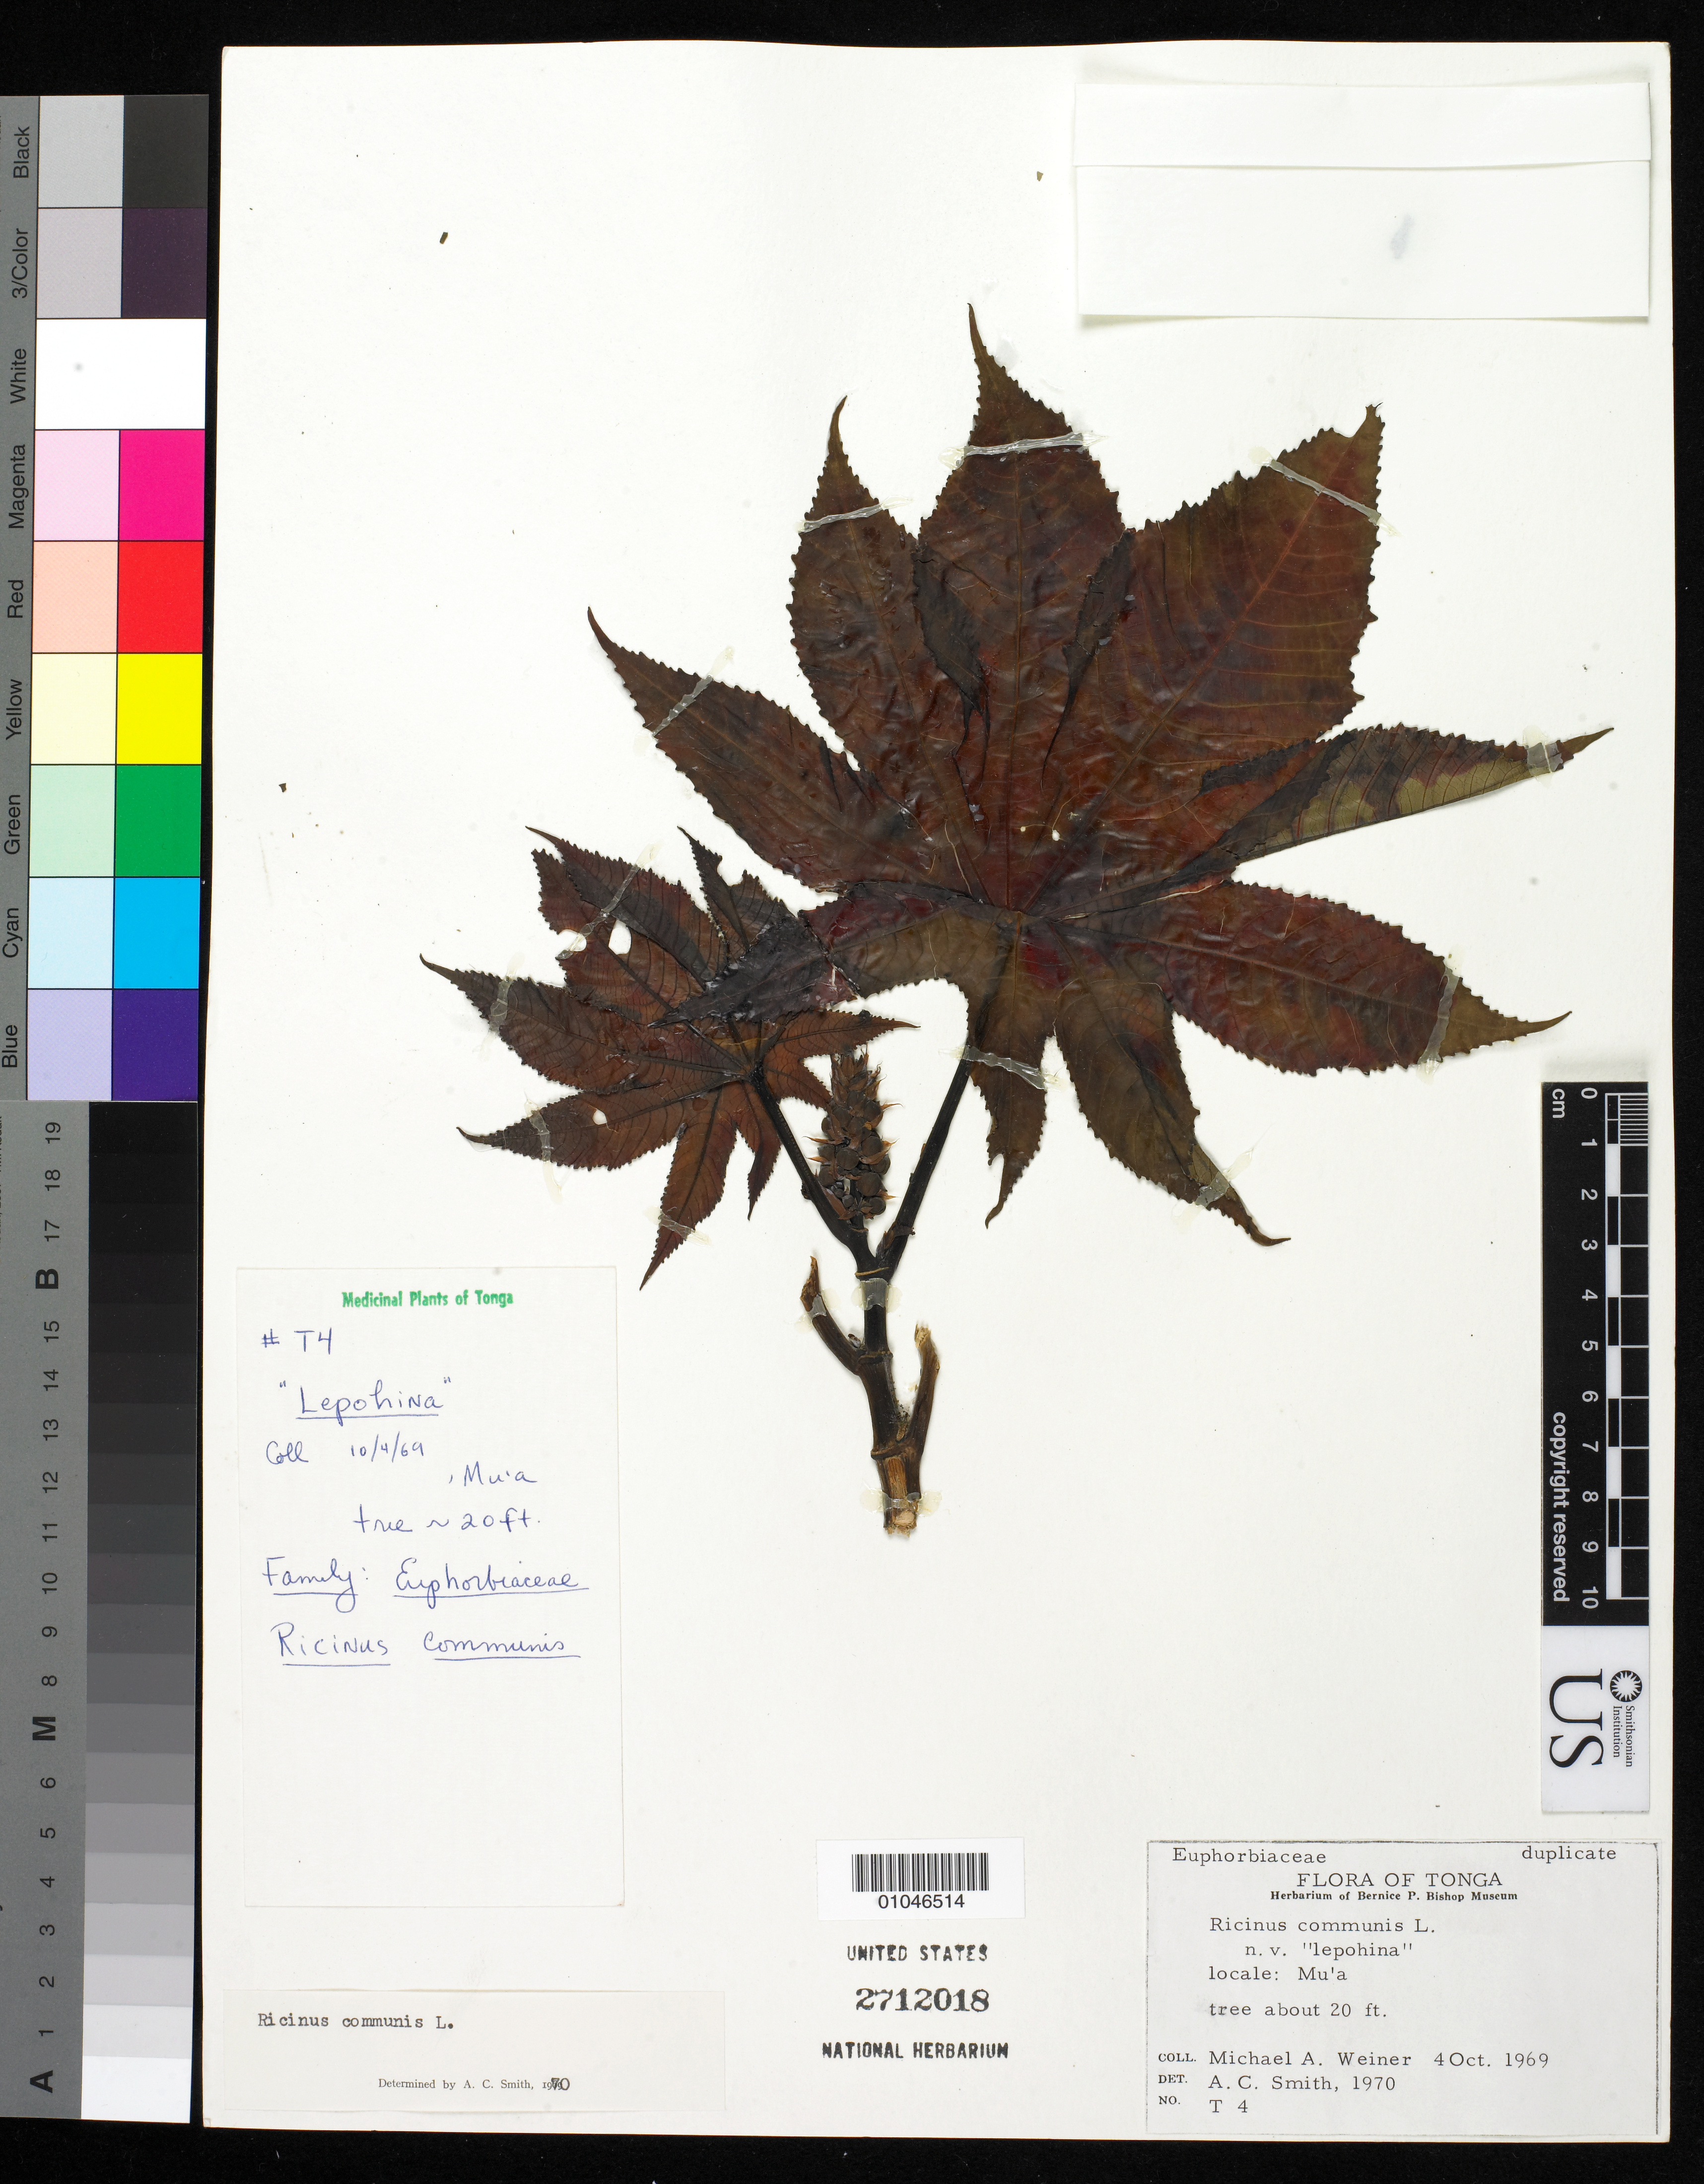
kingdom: Plantae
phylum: Tracheophyta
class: Magnoliopsida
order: Malpighiales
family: Euphorbiaceae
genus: Ricinus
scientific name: Ricinus communis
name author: L.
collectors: M. Weiner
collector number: T 4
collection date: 1969-10-04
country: Tonga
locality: Mu'a, Tonga (no island specified; Mu'a may be one of several villages or towns)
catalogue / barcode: US 2712018